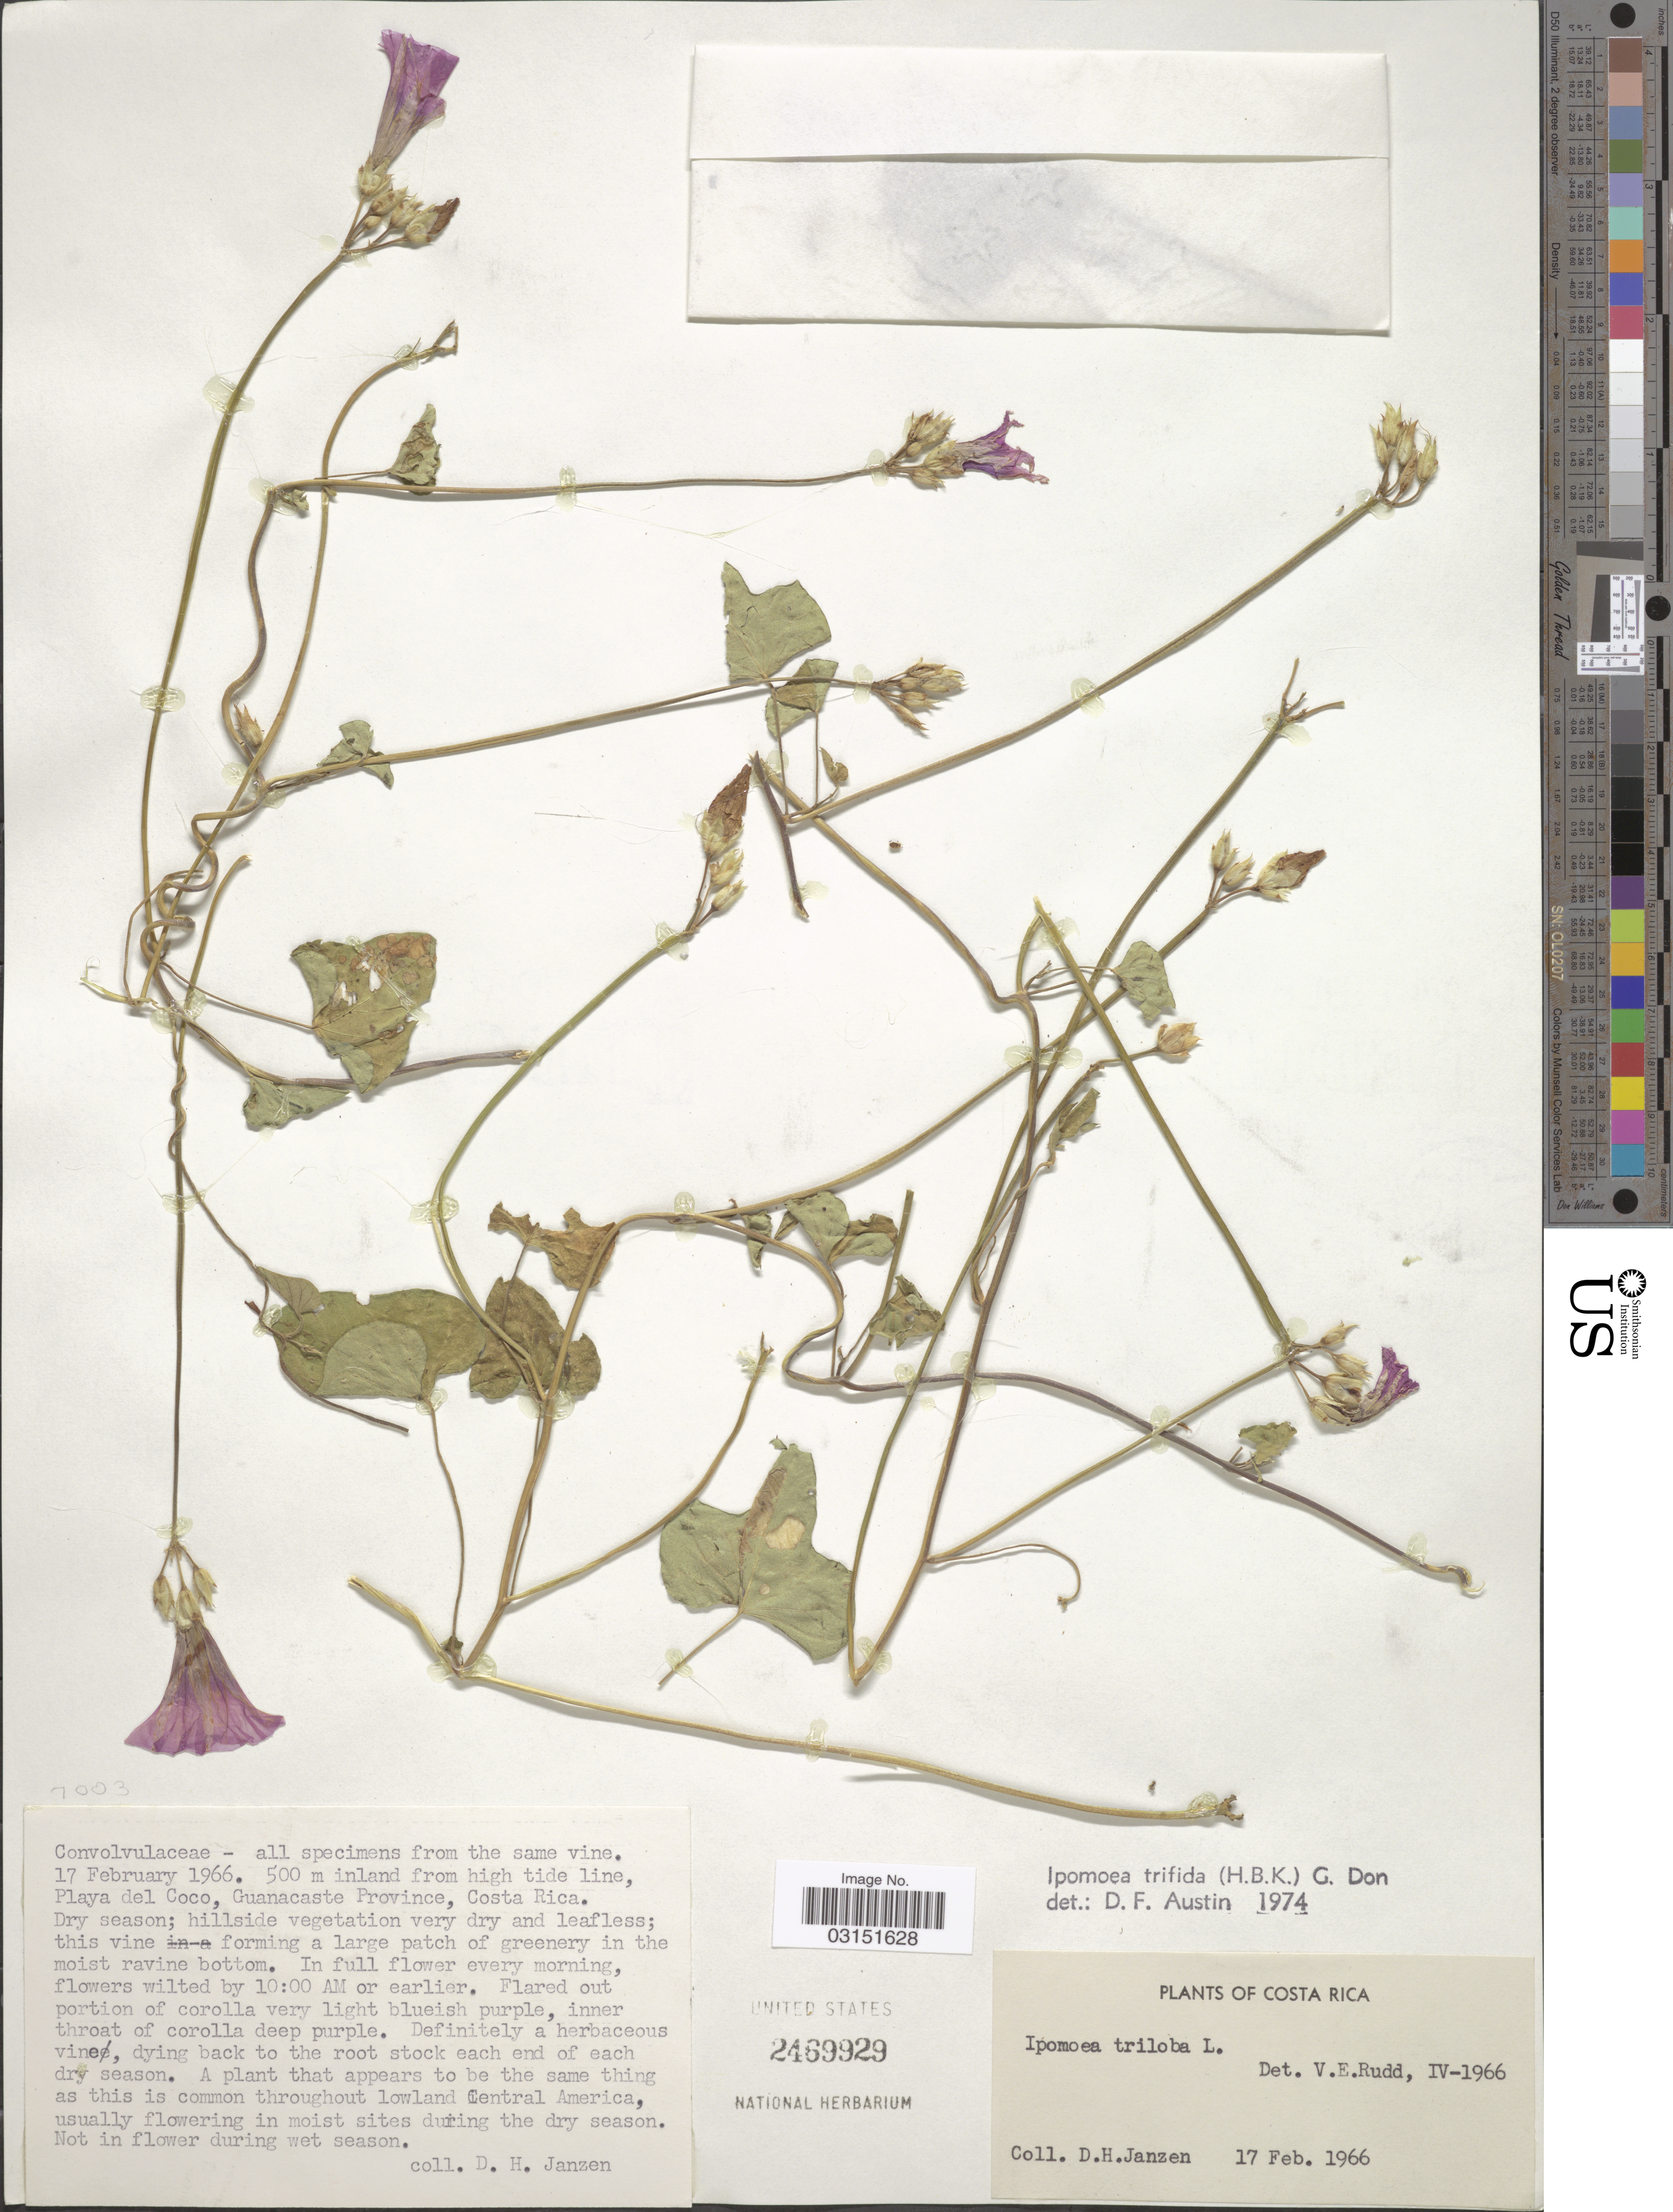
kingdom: Plantae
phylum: Tracheophyta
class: Magnoliopsida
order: Solanales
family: Convolvulaceae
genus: Ipomoea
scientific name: Ipomoea trifida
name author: (Kunth) G. Don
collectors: D. Janzen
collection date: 1966-02-17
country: Costa Rica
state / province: Guanacaste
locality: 500 m inland from high tide line, Playa del Coco.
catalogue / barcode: US 2469929